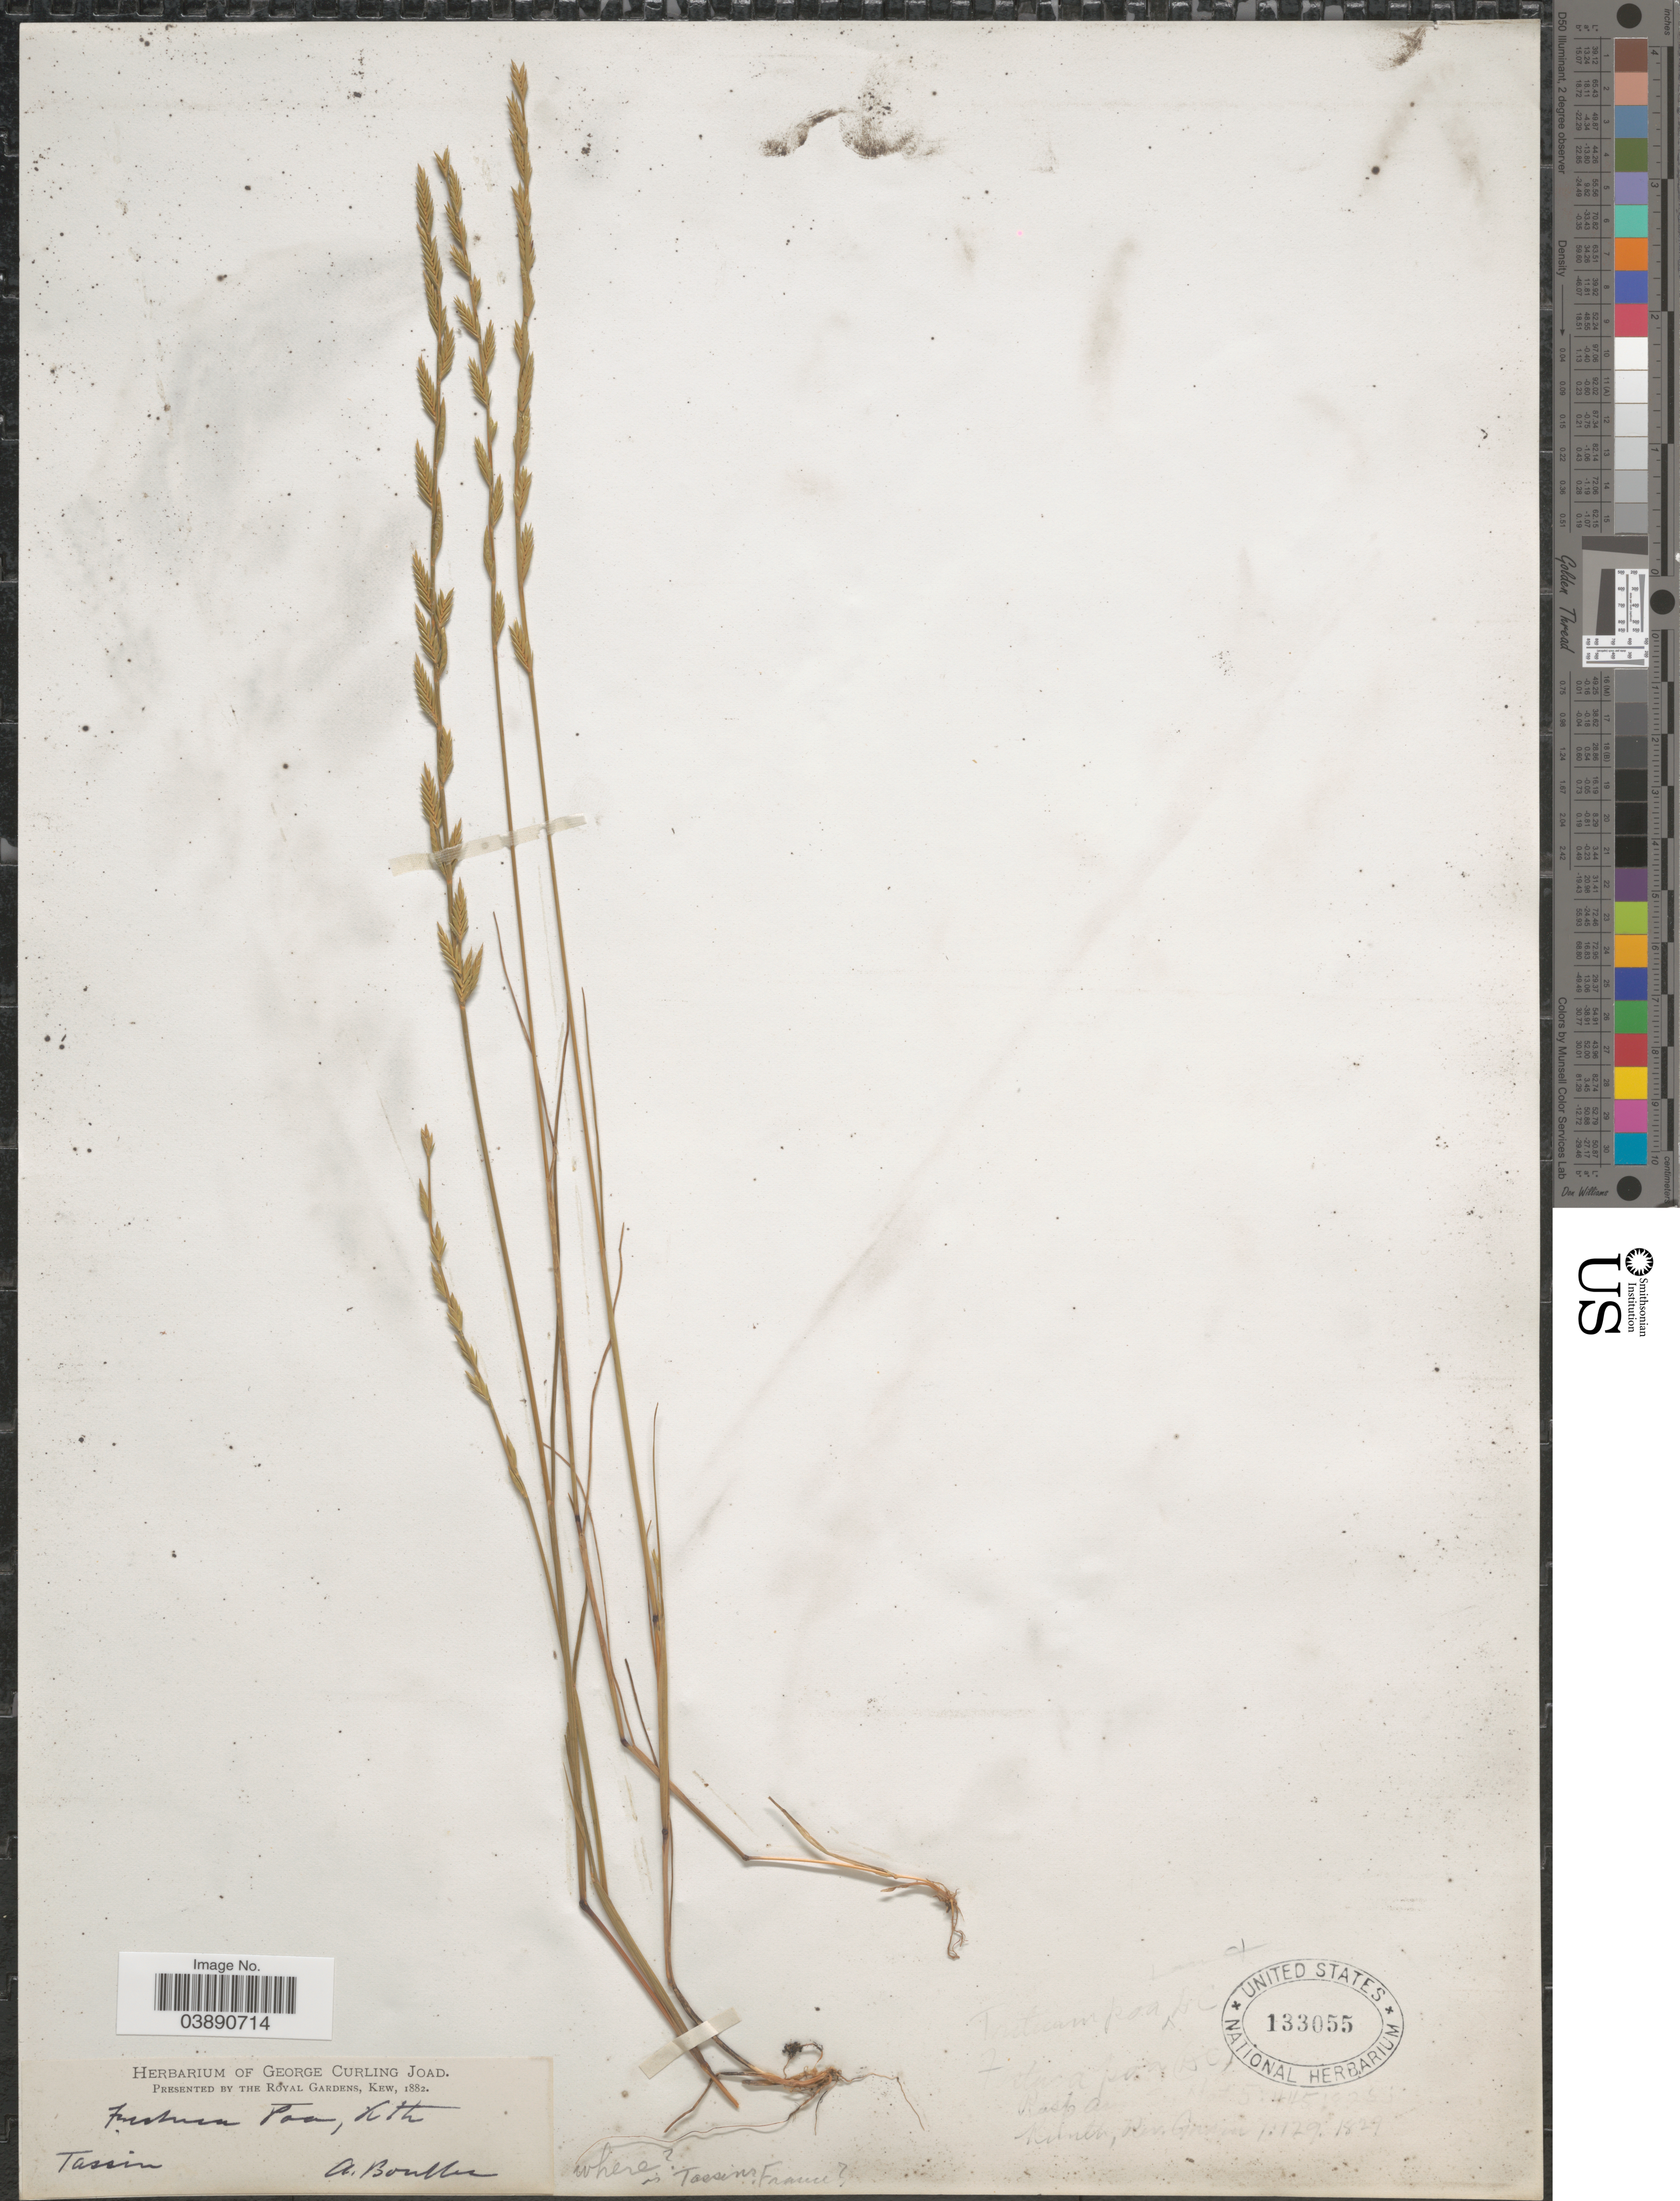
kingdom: Plantae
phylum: Tracheophyta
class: Liliopsida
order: Poales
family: Poaceae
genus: Festuca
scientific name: Festuca sp.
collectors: A. Boullu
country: France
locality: Tassin.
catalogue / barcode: US 133055